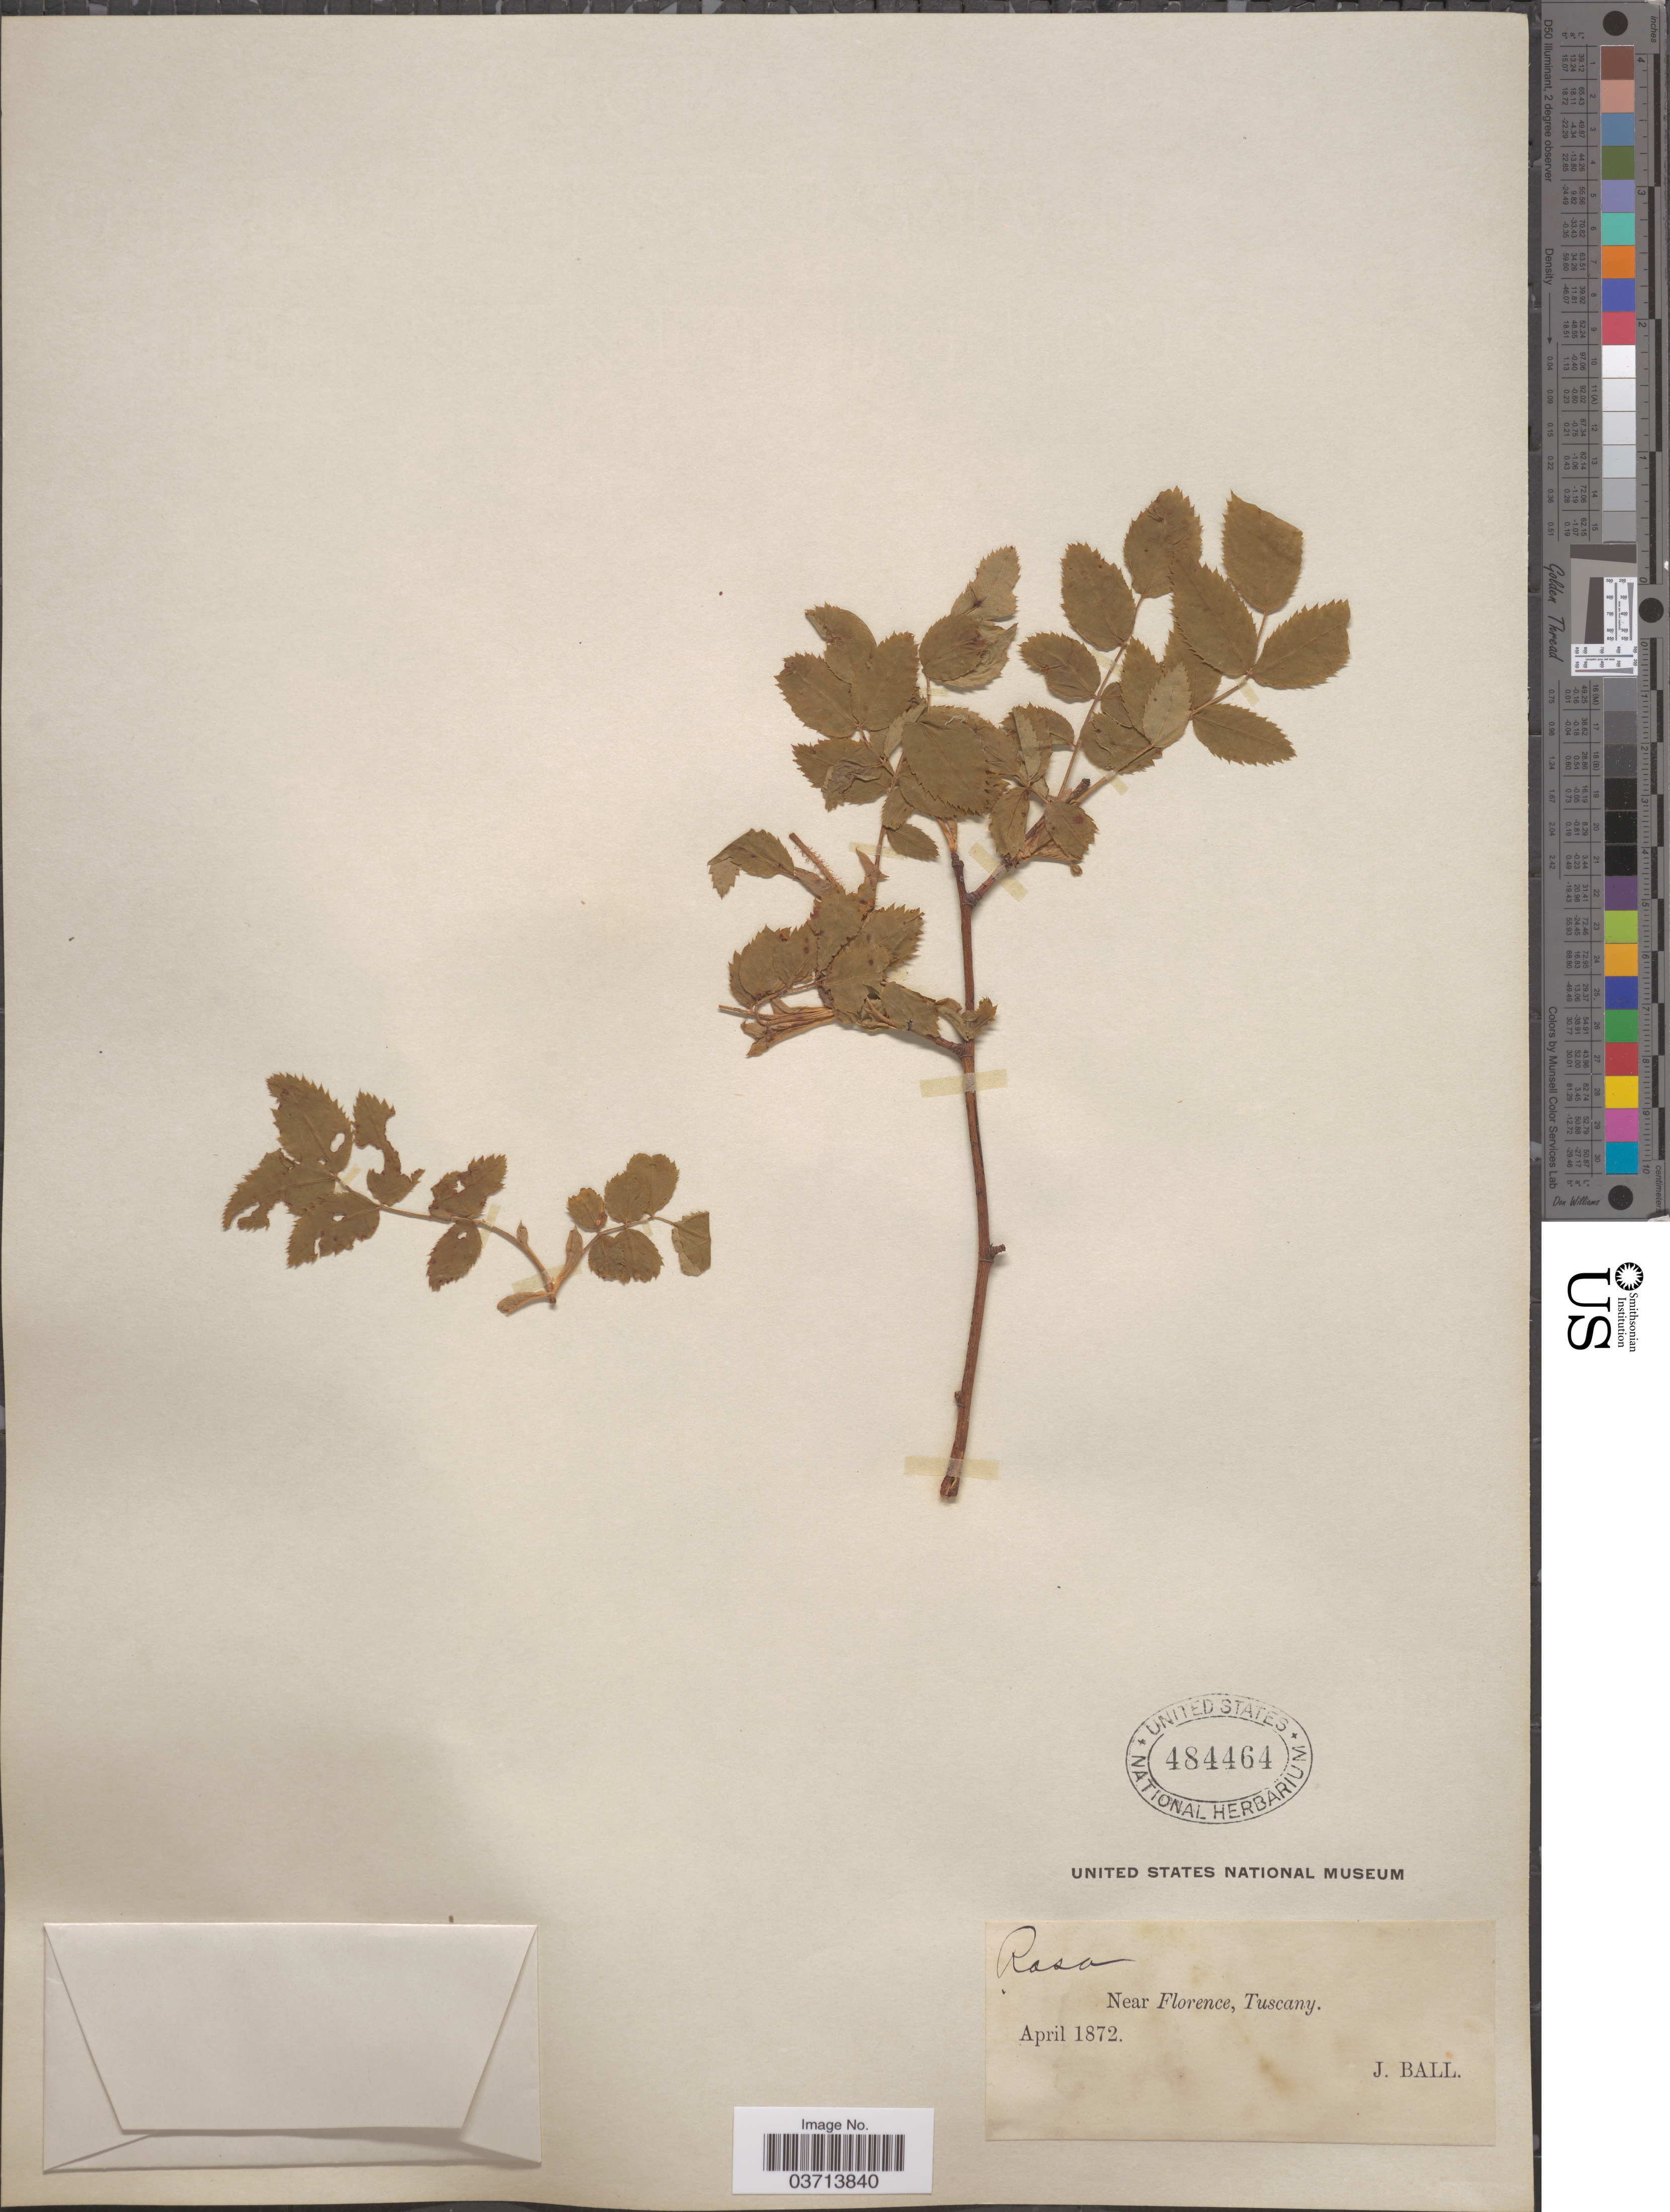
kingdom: Plantae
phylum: Tracheophyta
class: Magnoliopsida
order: Rosales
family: Rosaceae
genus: Rosa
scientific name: Rosa sp.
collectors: J. Ball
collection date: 1872-04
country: Italy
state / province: Tuscany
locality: Near Florence, Tuscany.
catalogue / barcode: US 484464